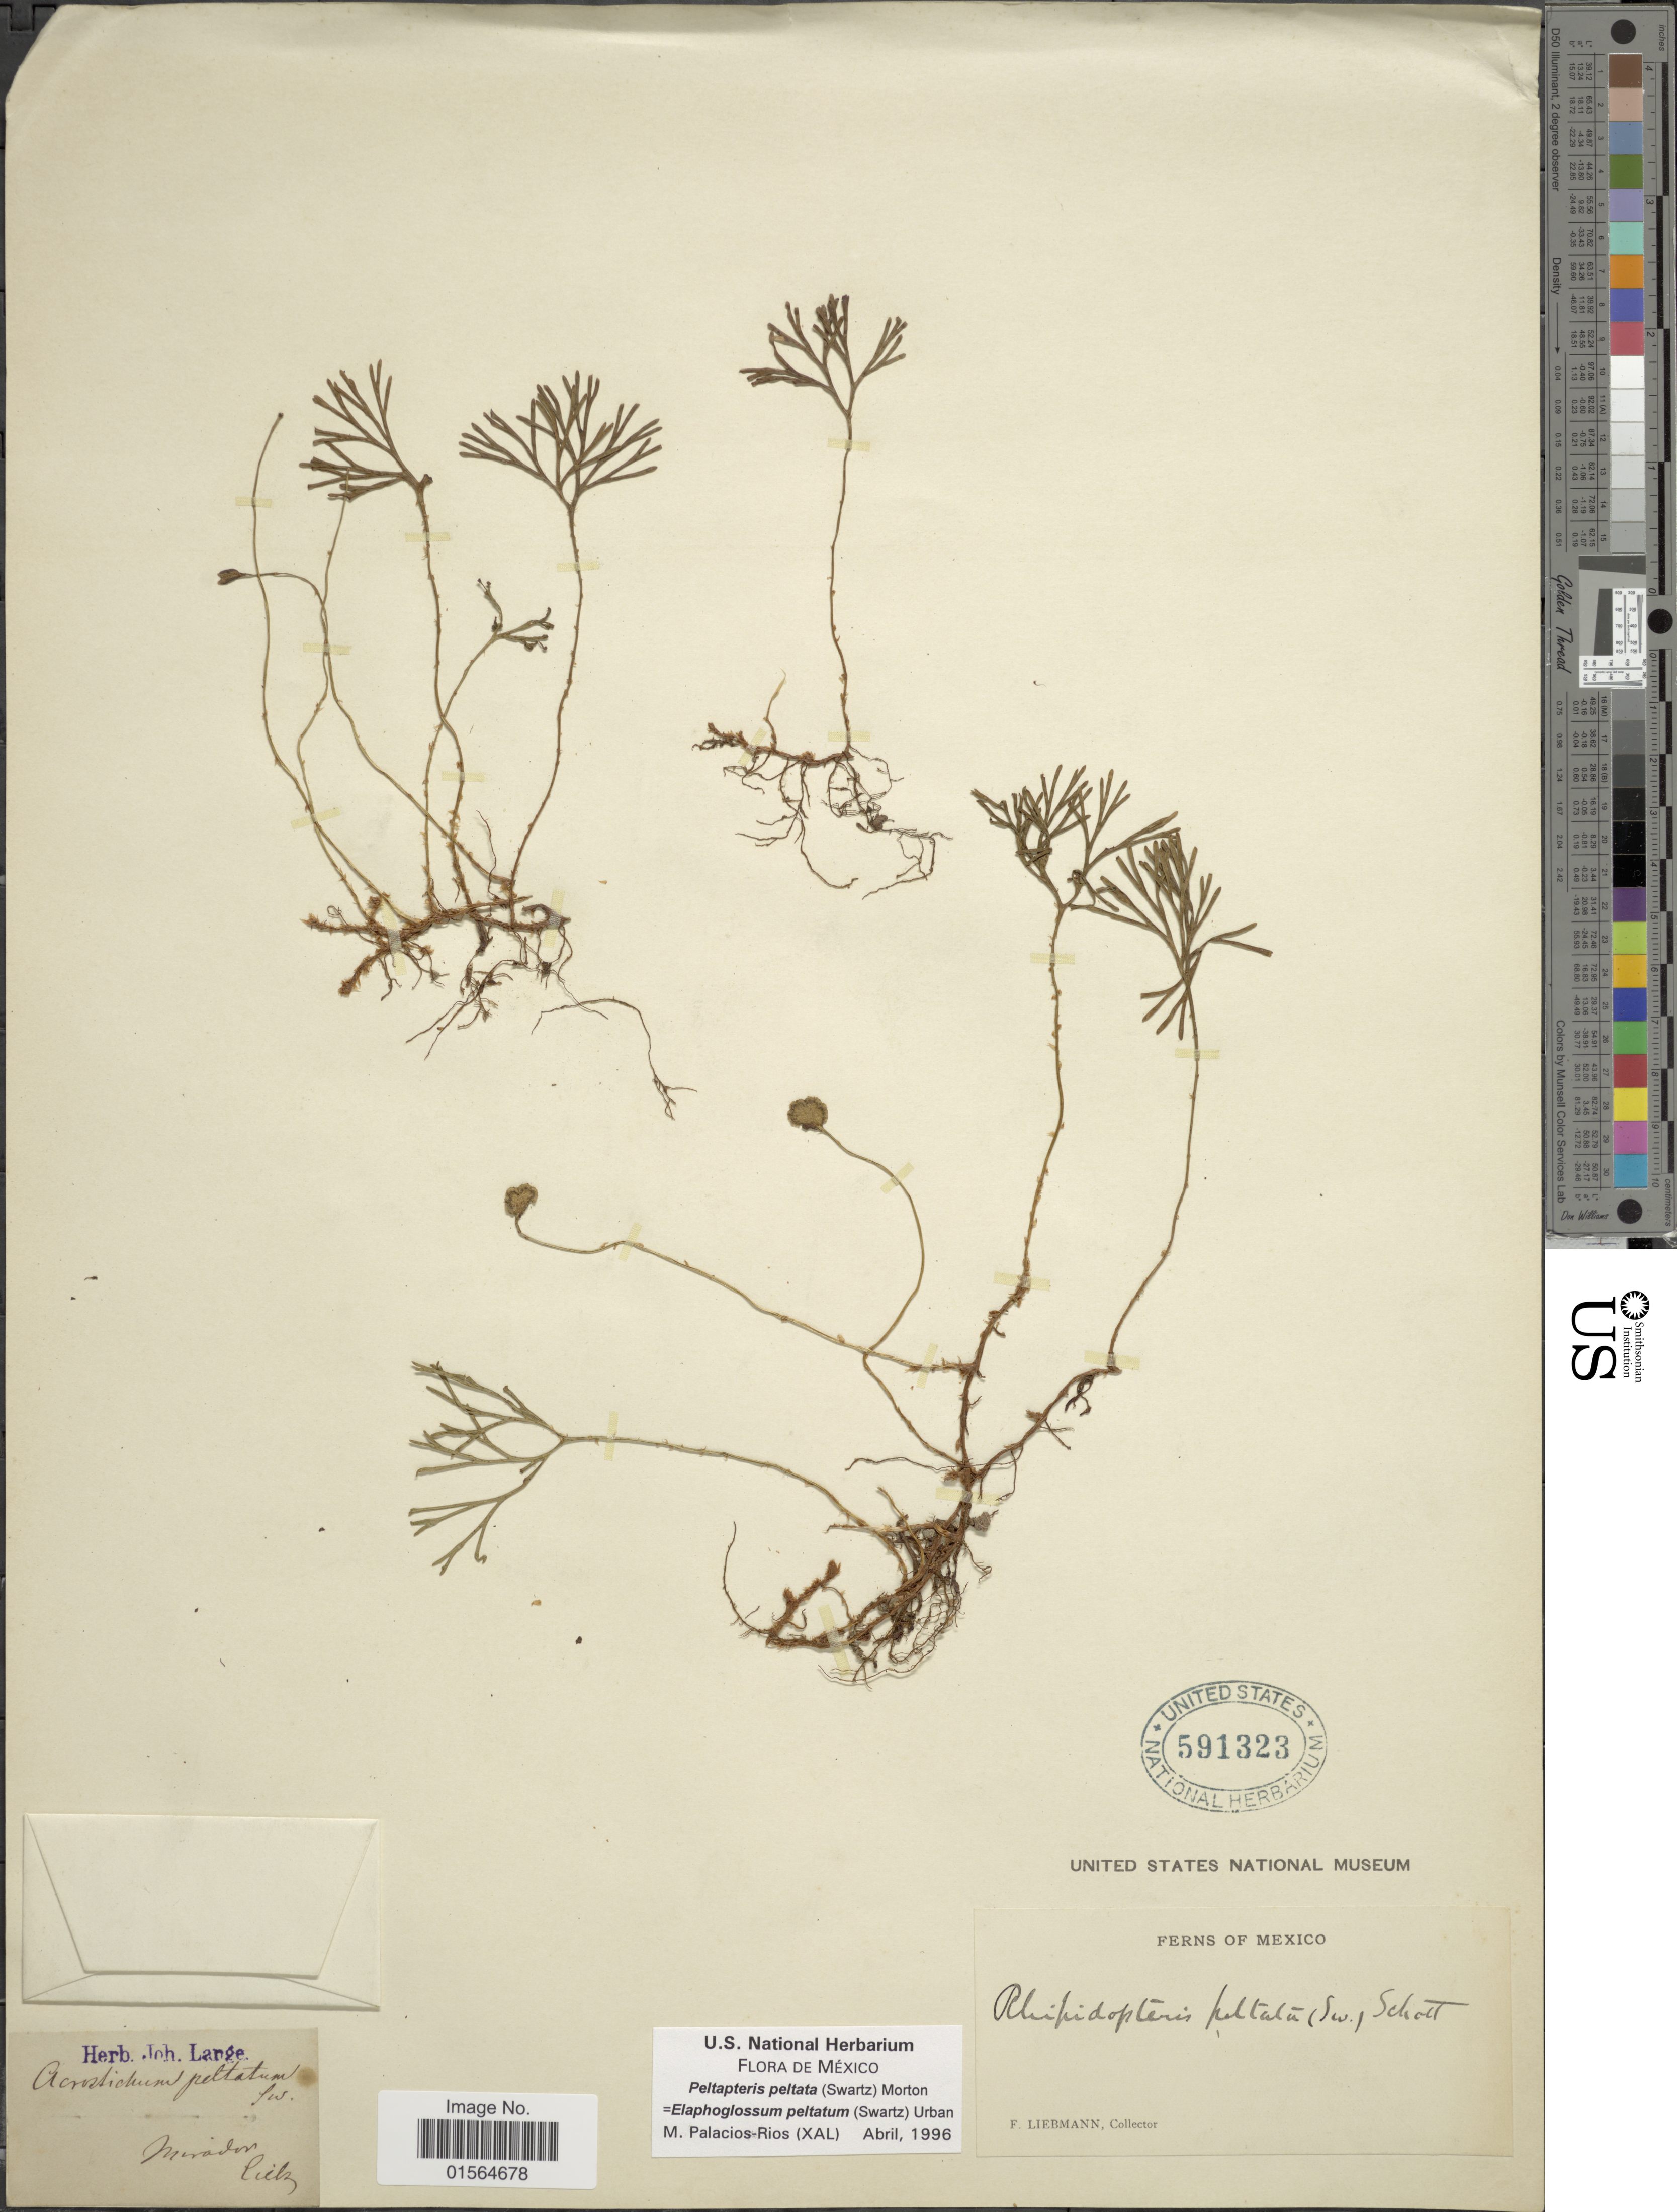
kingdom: Plantae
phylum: Tracheophyta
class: Polypodiopsida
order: Polypodiales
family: Dryopteridaceae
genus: Elaphoglossum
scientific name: Elaphoglossum peltatum f. peltatum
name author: (Sw.) Urb.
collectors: F. Liebmann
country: Mexico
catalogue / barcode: US 591323